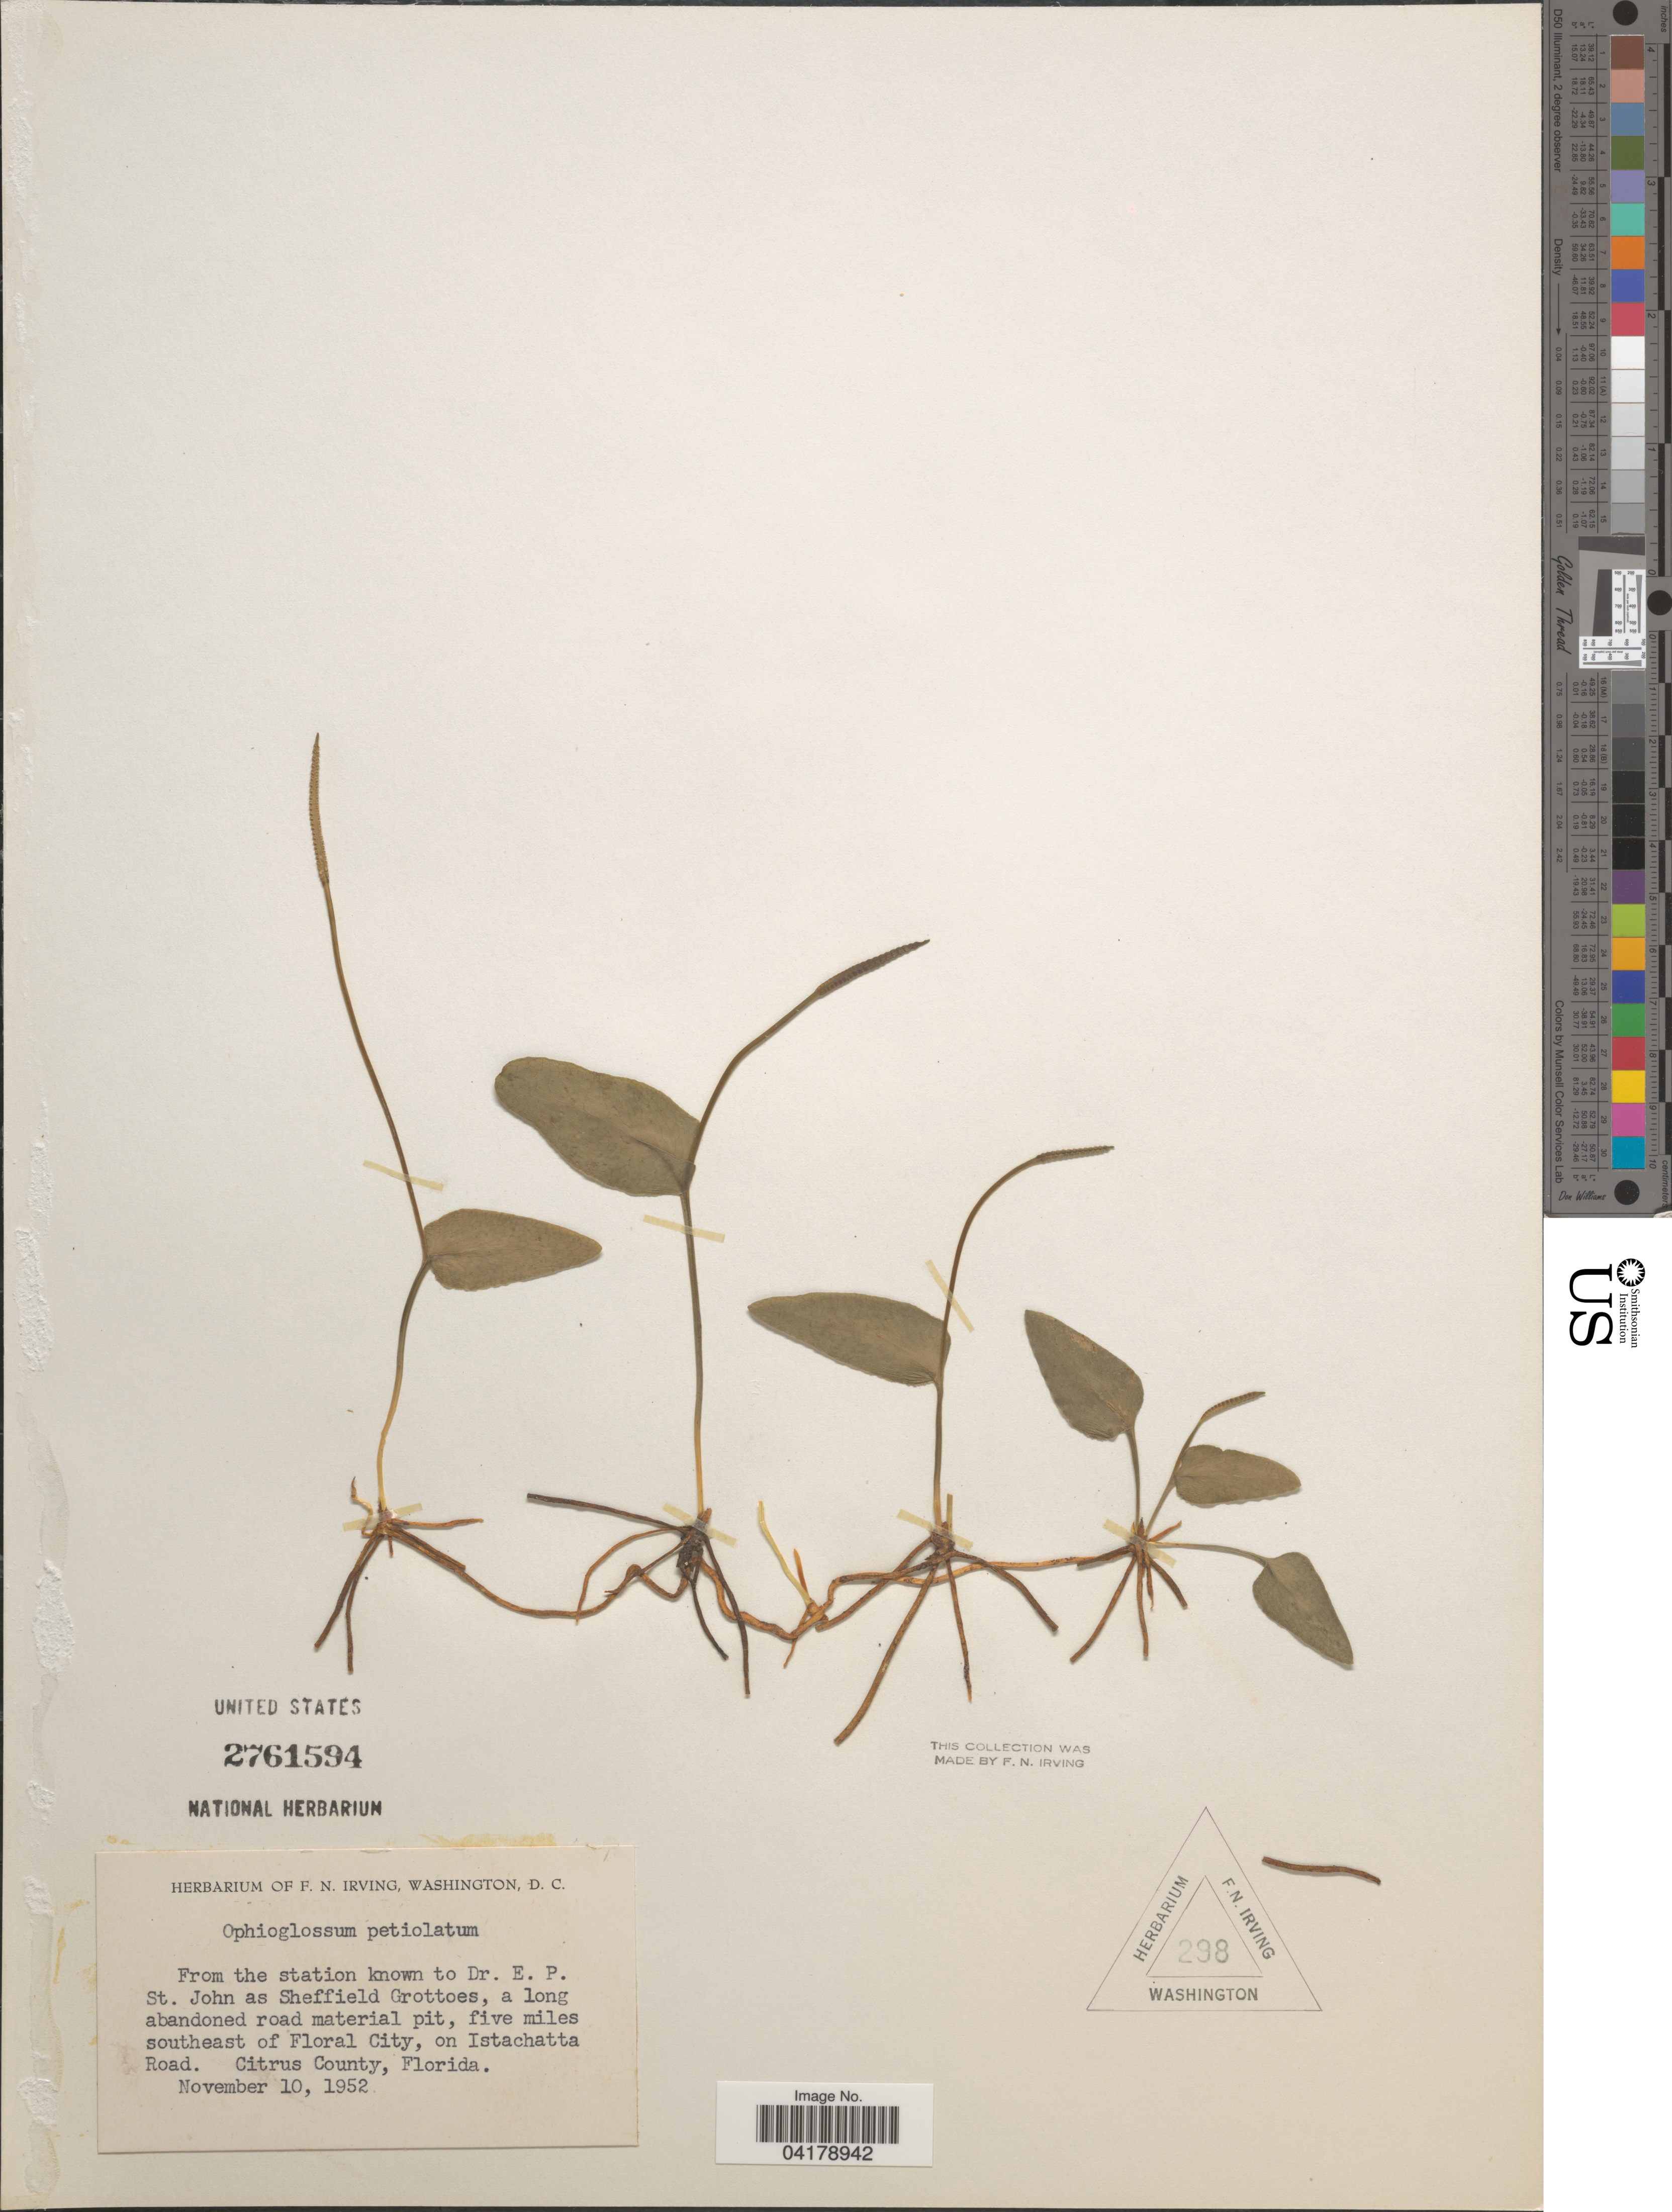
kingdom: Plantae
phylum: Tracheophyta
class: Polypodiopsida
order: Ophioglossales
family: Ophioglossaceae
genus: Ophioglossum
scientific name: Ophioglossum petiolatum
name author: Hook.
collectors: ex herb. F.N. Irving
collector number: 298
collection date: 1952-11-10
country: United States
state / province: Florida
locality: From the station known to Dr. E. P. St. John as Sheffield Grottoes, a long abandoned road material pit, five miles southeast of Floral City, on Istachatta Road. Citrus County.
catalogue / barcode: US 2761594